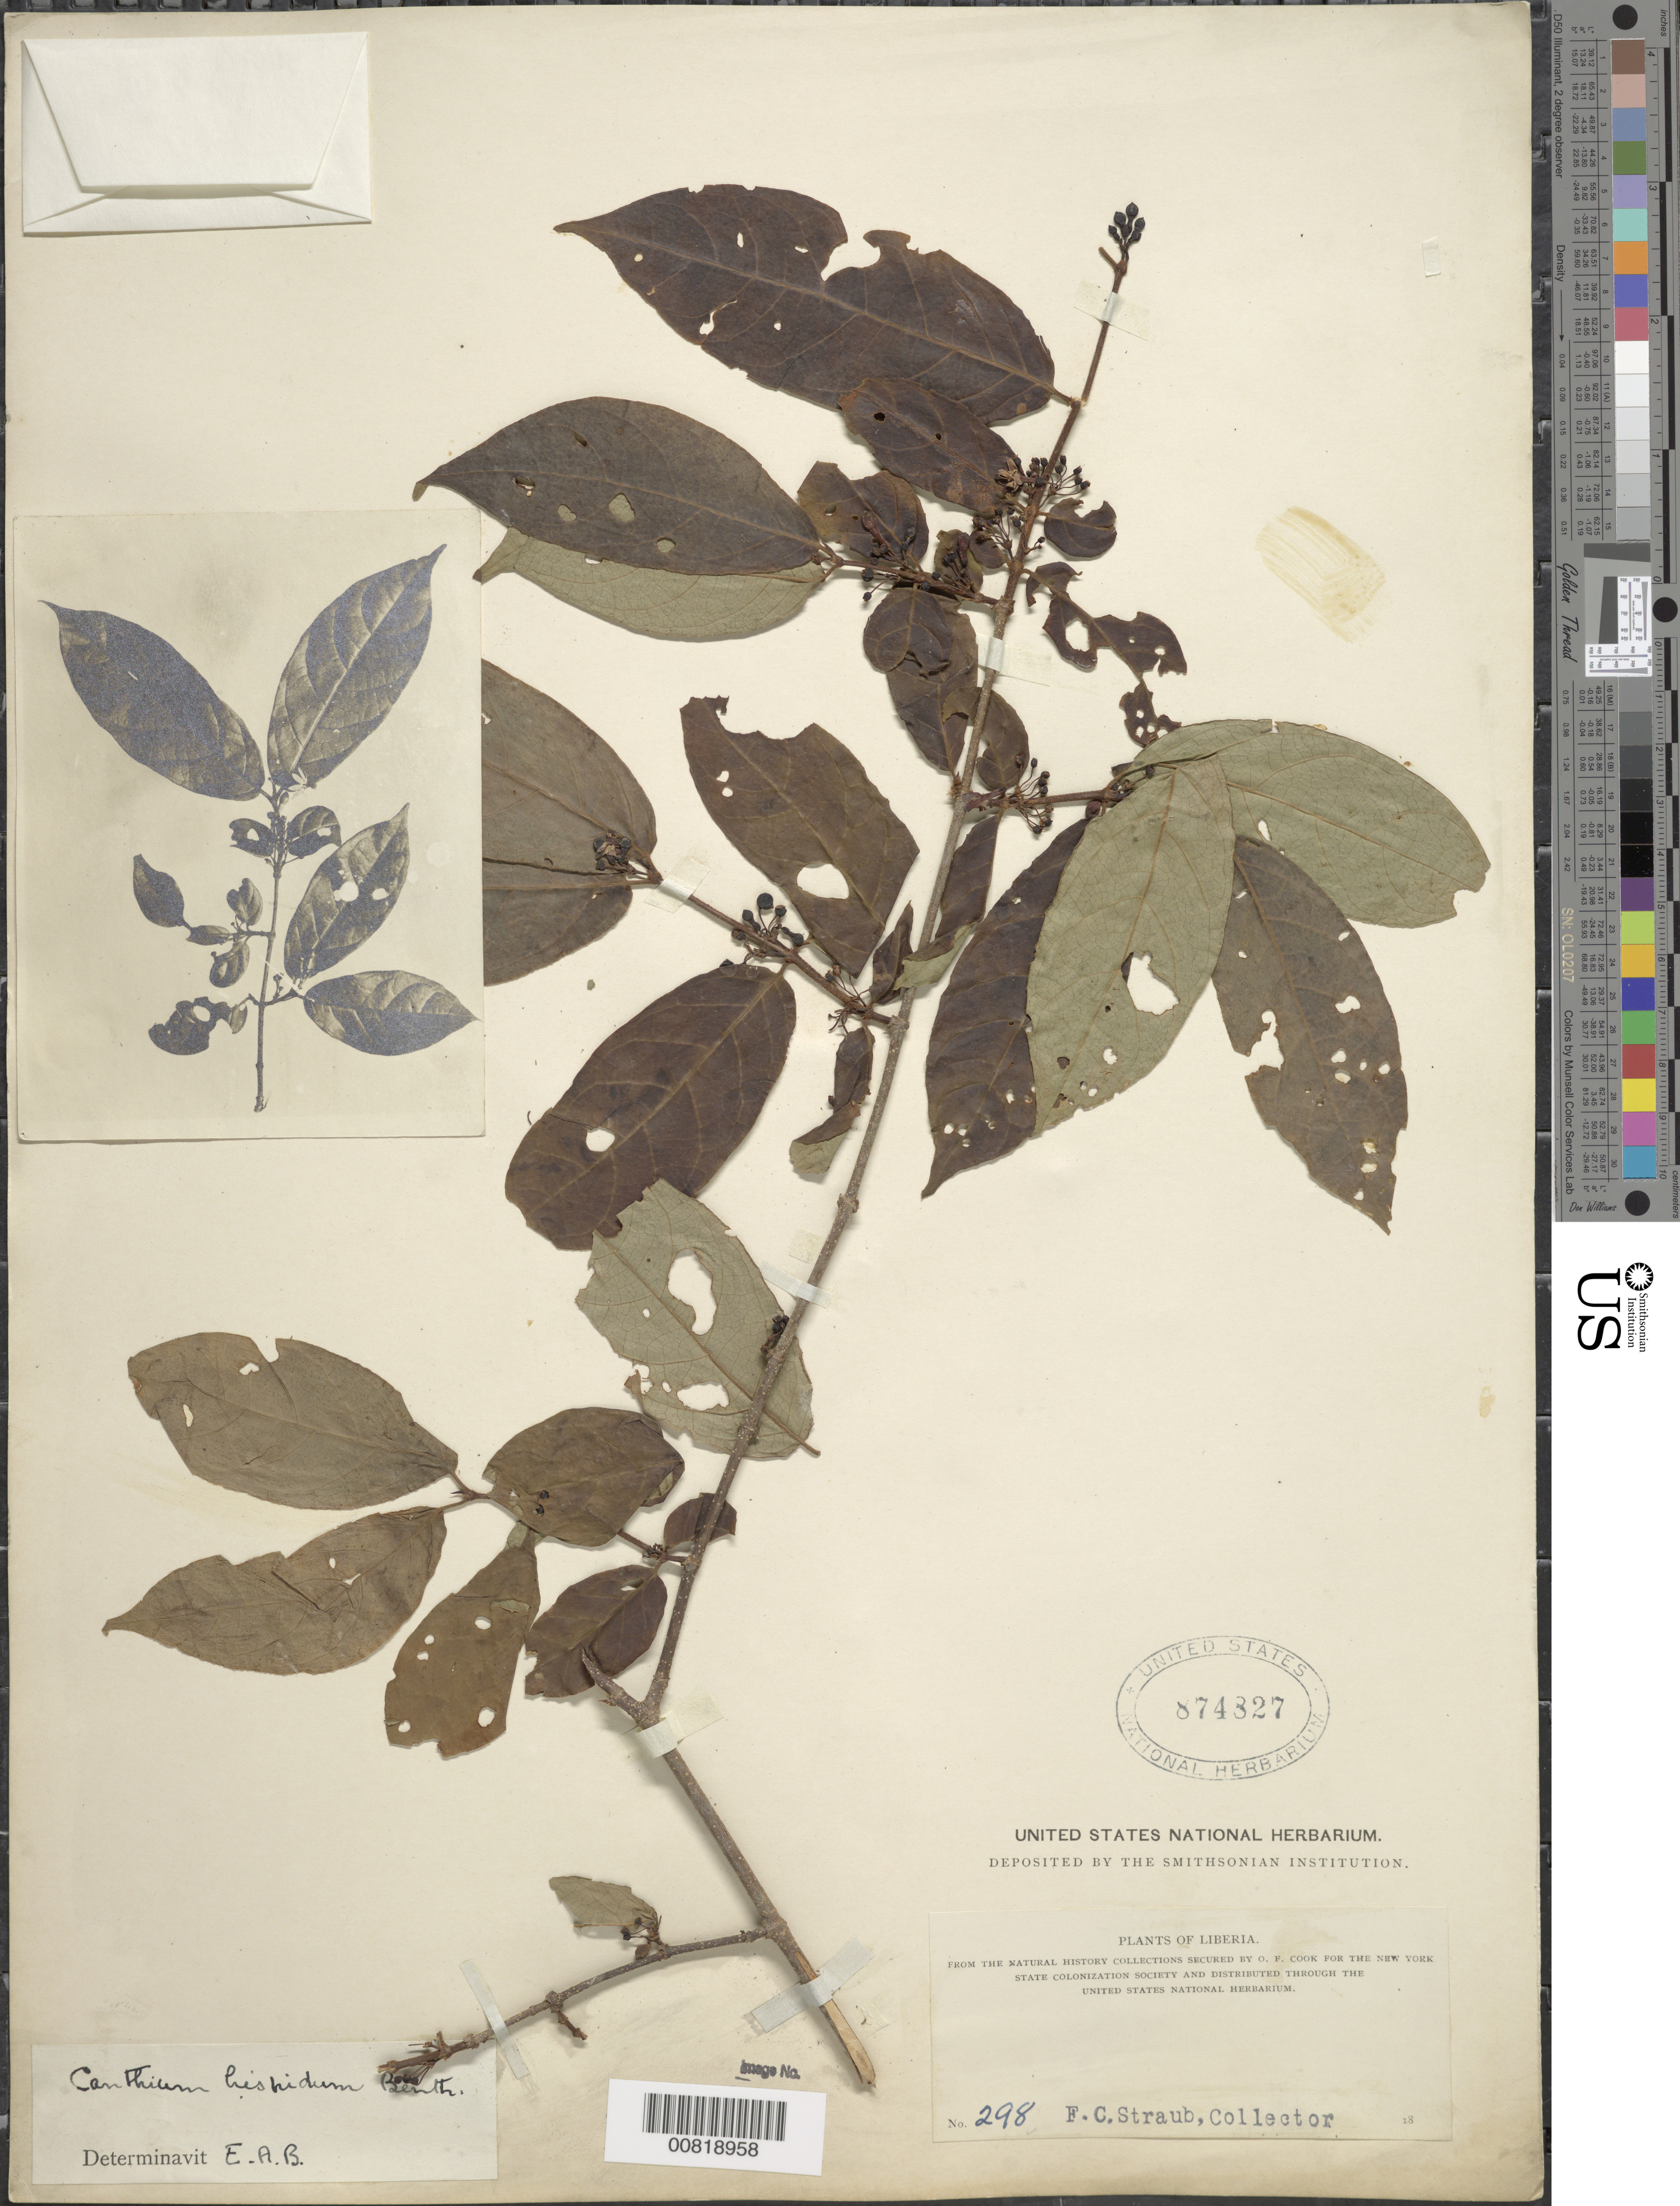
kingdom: Plantae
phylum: Tracheophyta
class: Magnoliopsida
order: Gentianales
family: Rubiaceae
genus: Canthium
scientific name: Canthium hispidum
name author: Benth.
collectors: F. Straub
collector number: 298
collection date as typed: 18--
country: Liberia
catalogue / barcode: US 874827